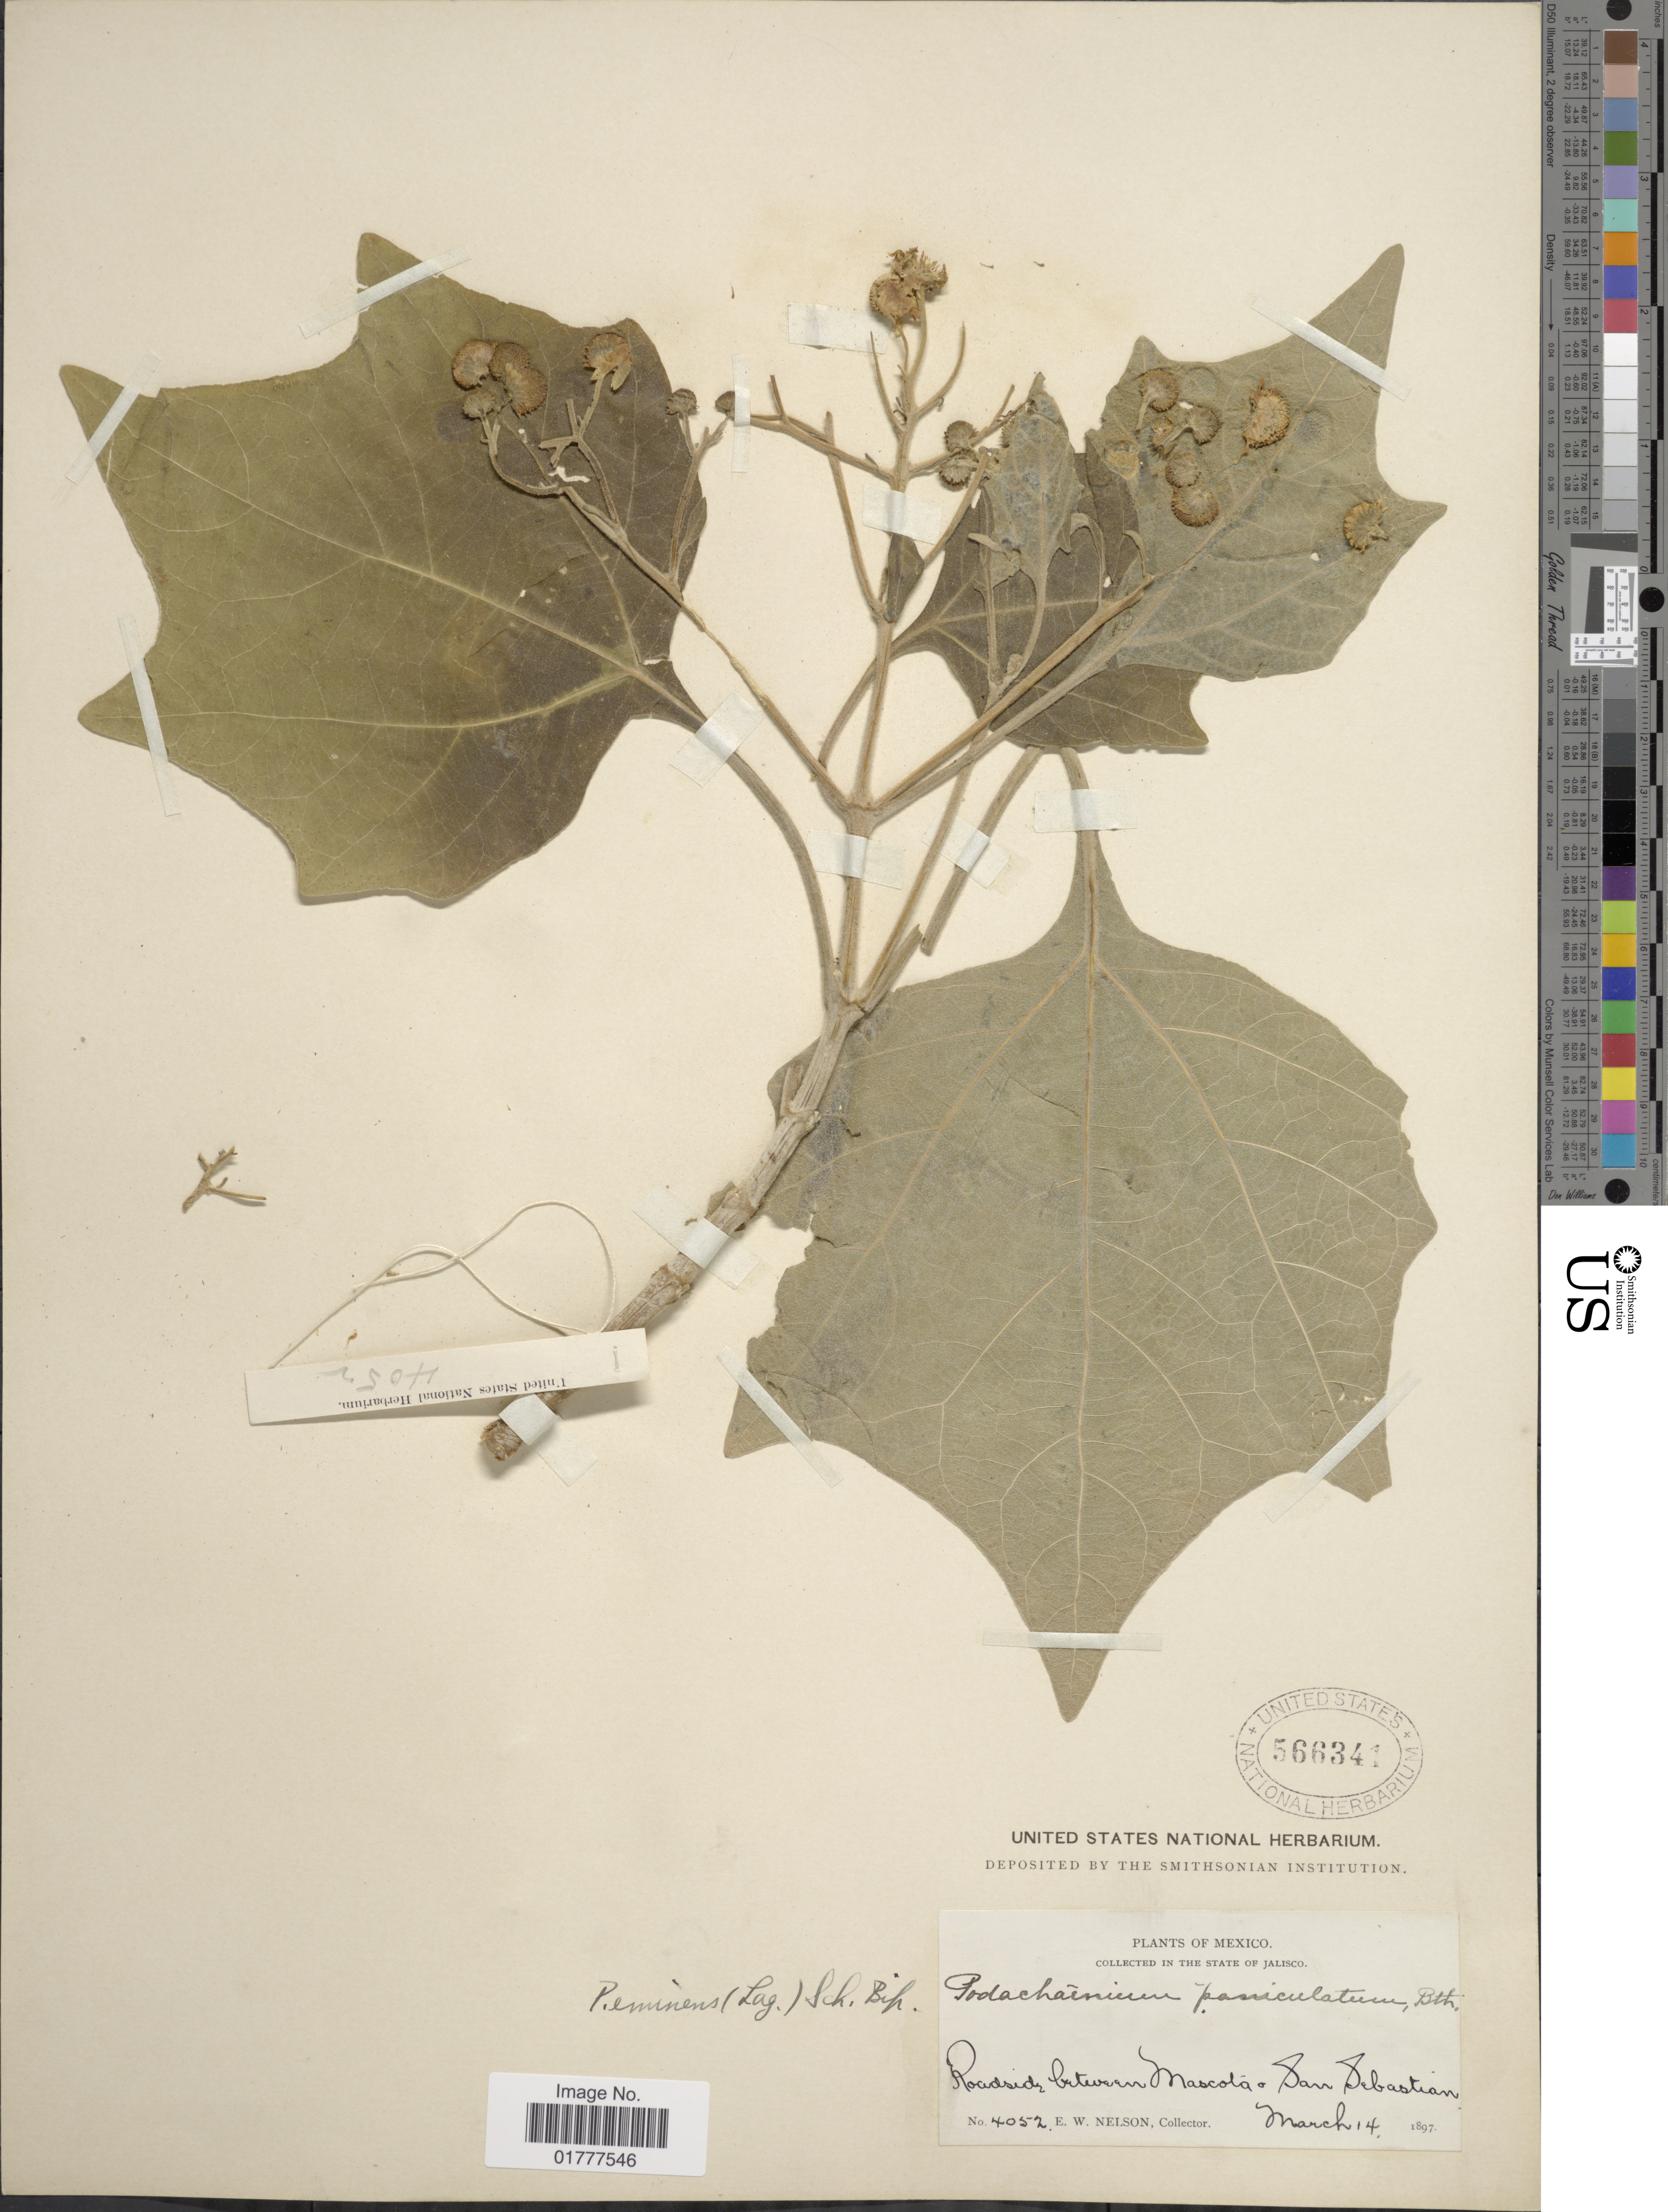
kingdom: Plantae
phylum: Tracheophyta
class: Magnoliopsida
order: Asterales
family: Asteraceae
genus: Podachaenium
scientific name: Podachaenium eminens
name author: (Lag.) Sch. Bip. ex Sch. Bip.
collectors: E. W. Nelson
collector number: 4052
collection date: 1897-03-14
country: Mexico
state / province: Jalisco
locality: Roadside, Between Mascota and San Sebastian.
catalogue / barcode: US 566341